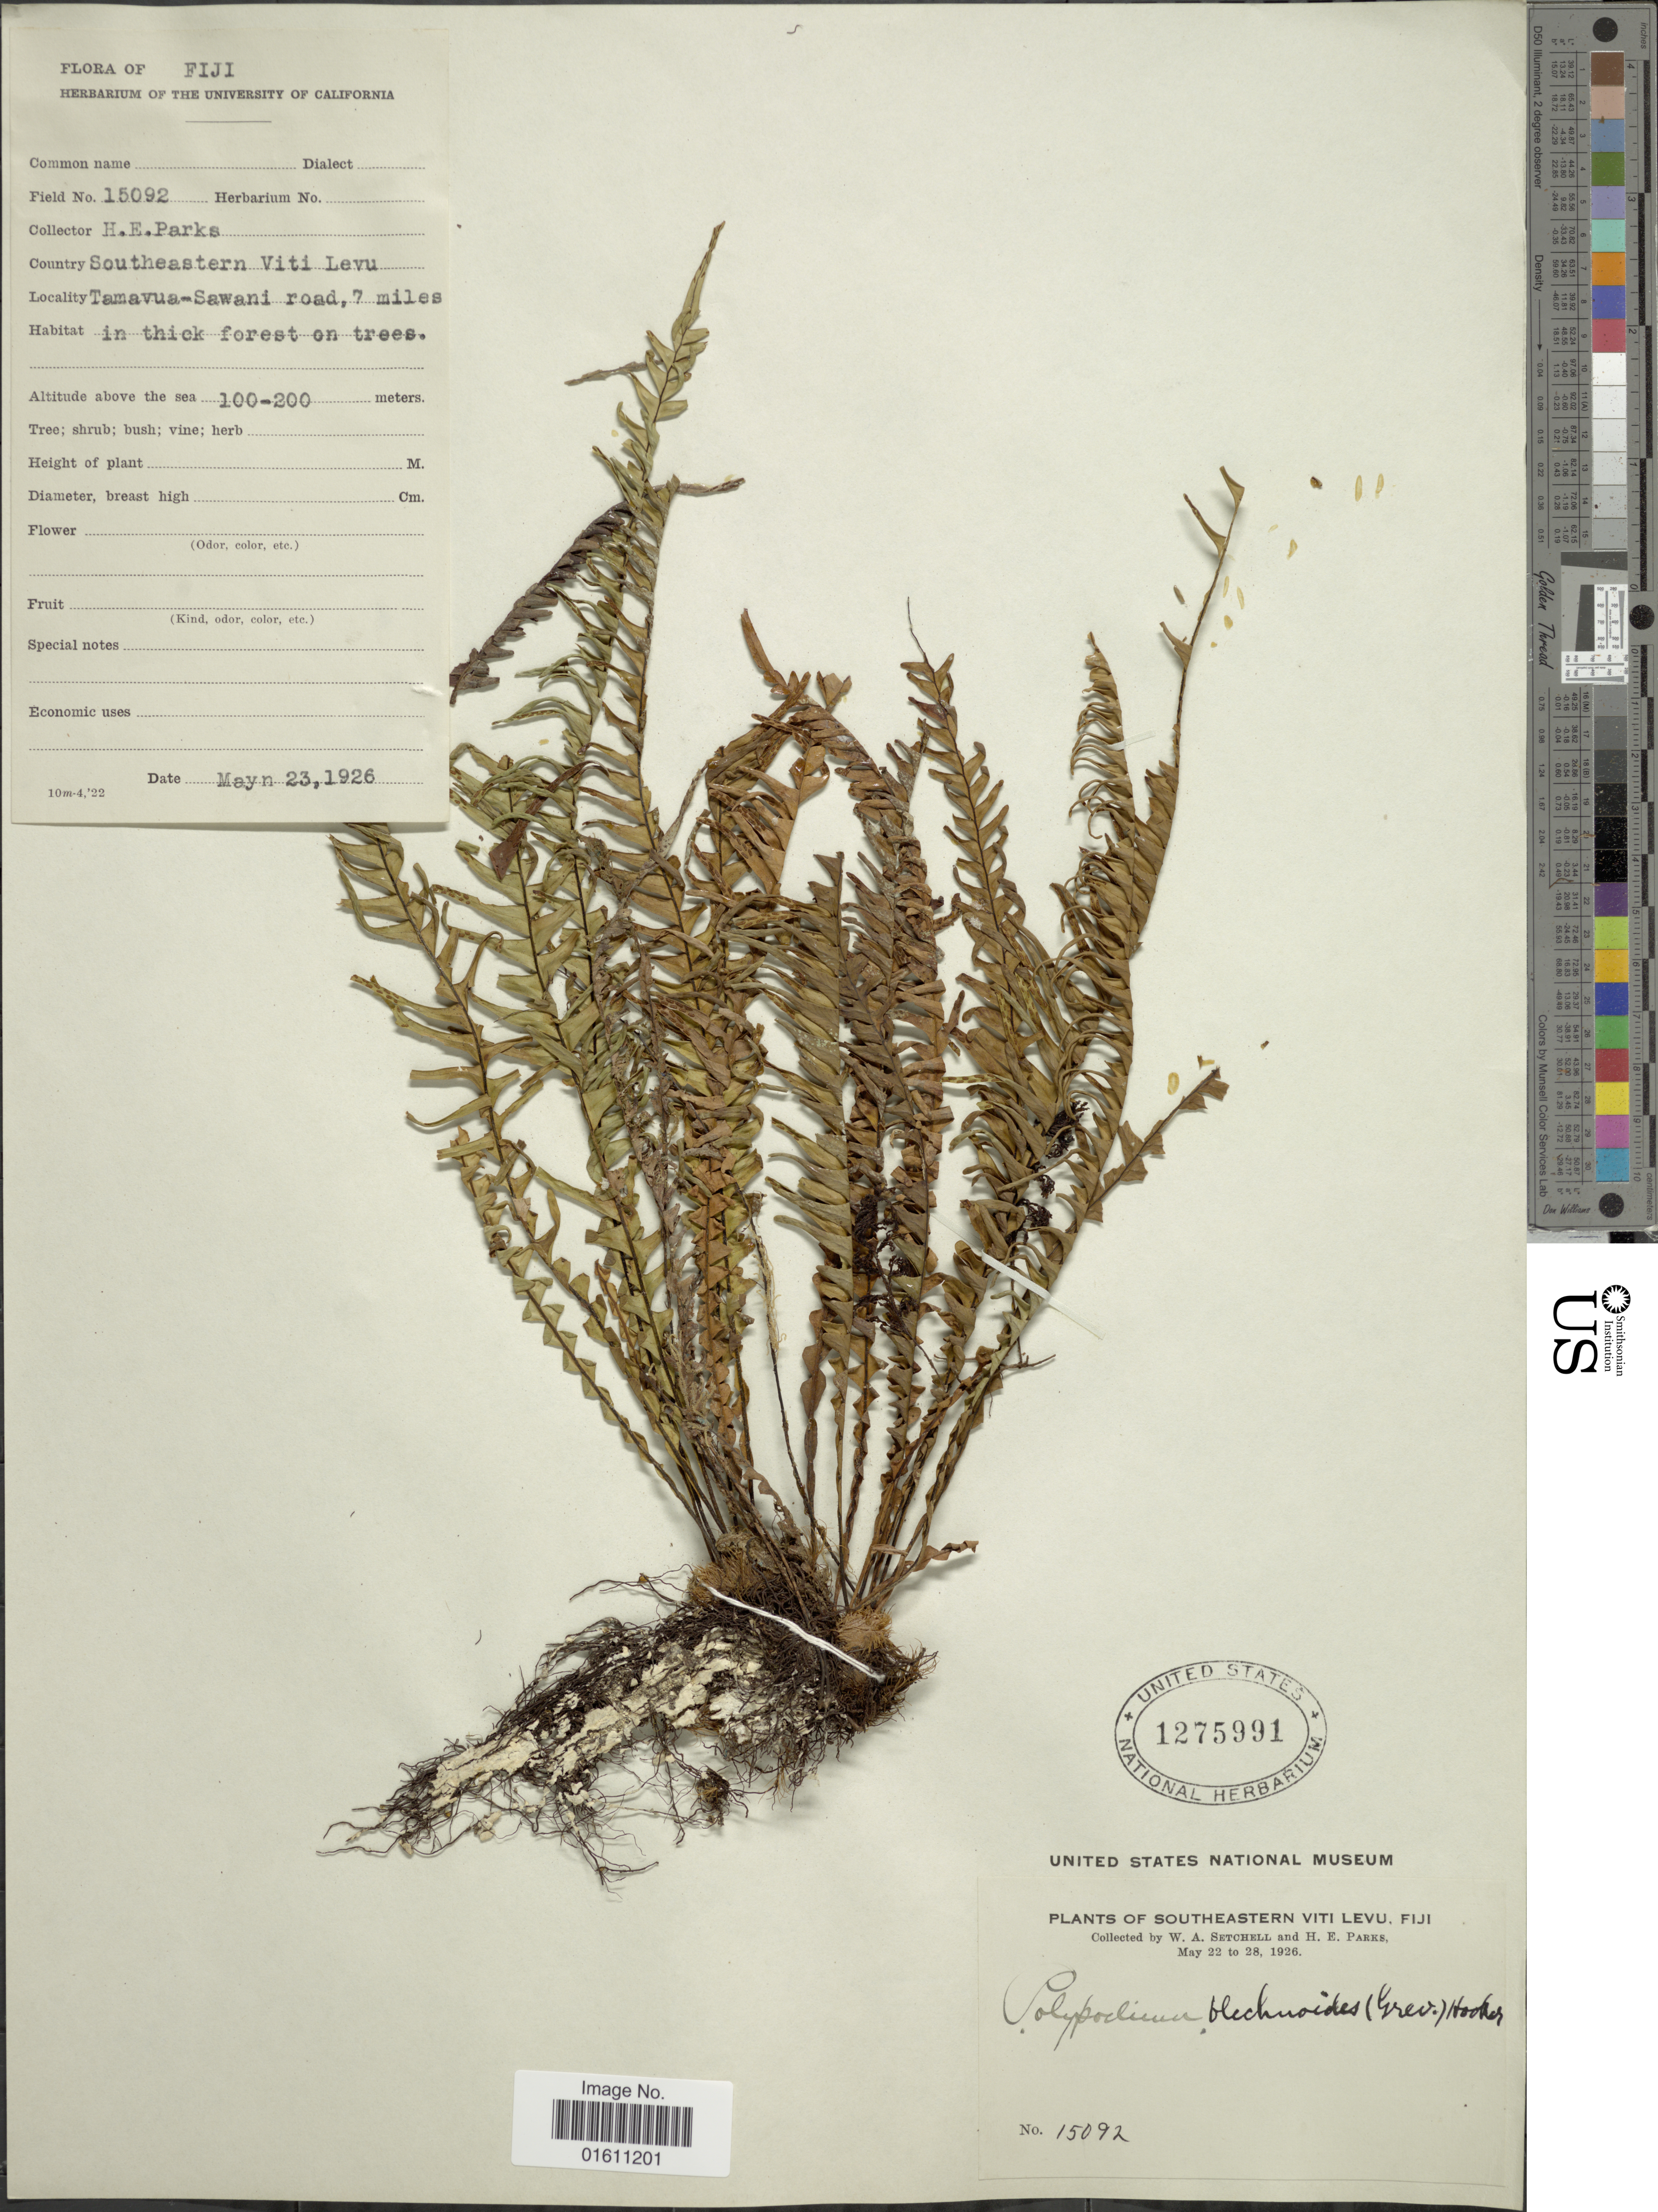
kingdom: Plantae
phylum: Tracheophyta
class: Polypodiopsida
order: Polypodiales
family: Polypodiaceae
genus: Ctenopterella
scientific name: Ctenopterella blechnoides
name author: (Grev.) Parris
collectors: W. Setchell & H. E. Parks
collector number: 15092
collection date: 1926-05-23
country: Fiji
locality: Southeastern Viti Levu, Fiji. Tamavua-Sawani road 7 miles.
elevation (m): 100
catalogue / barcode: US 1275991